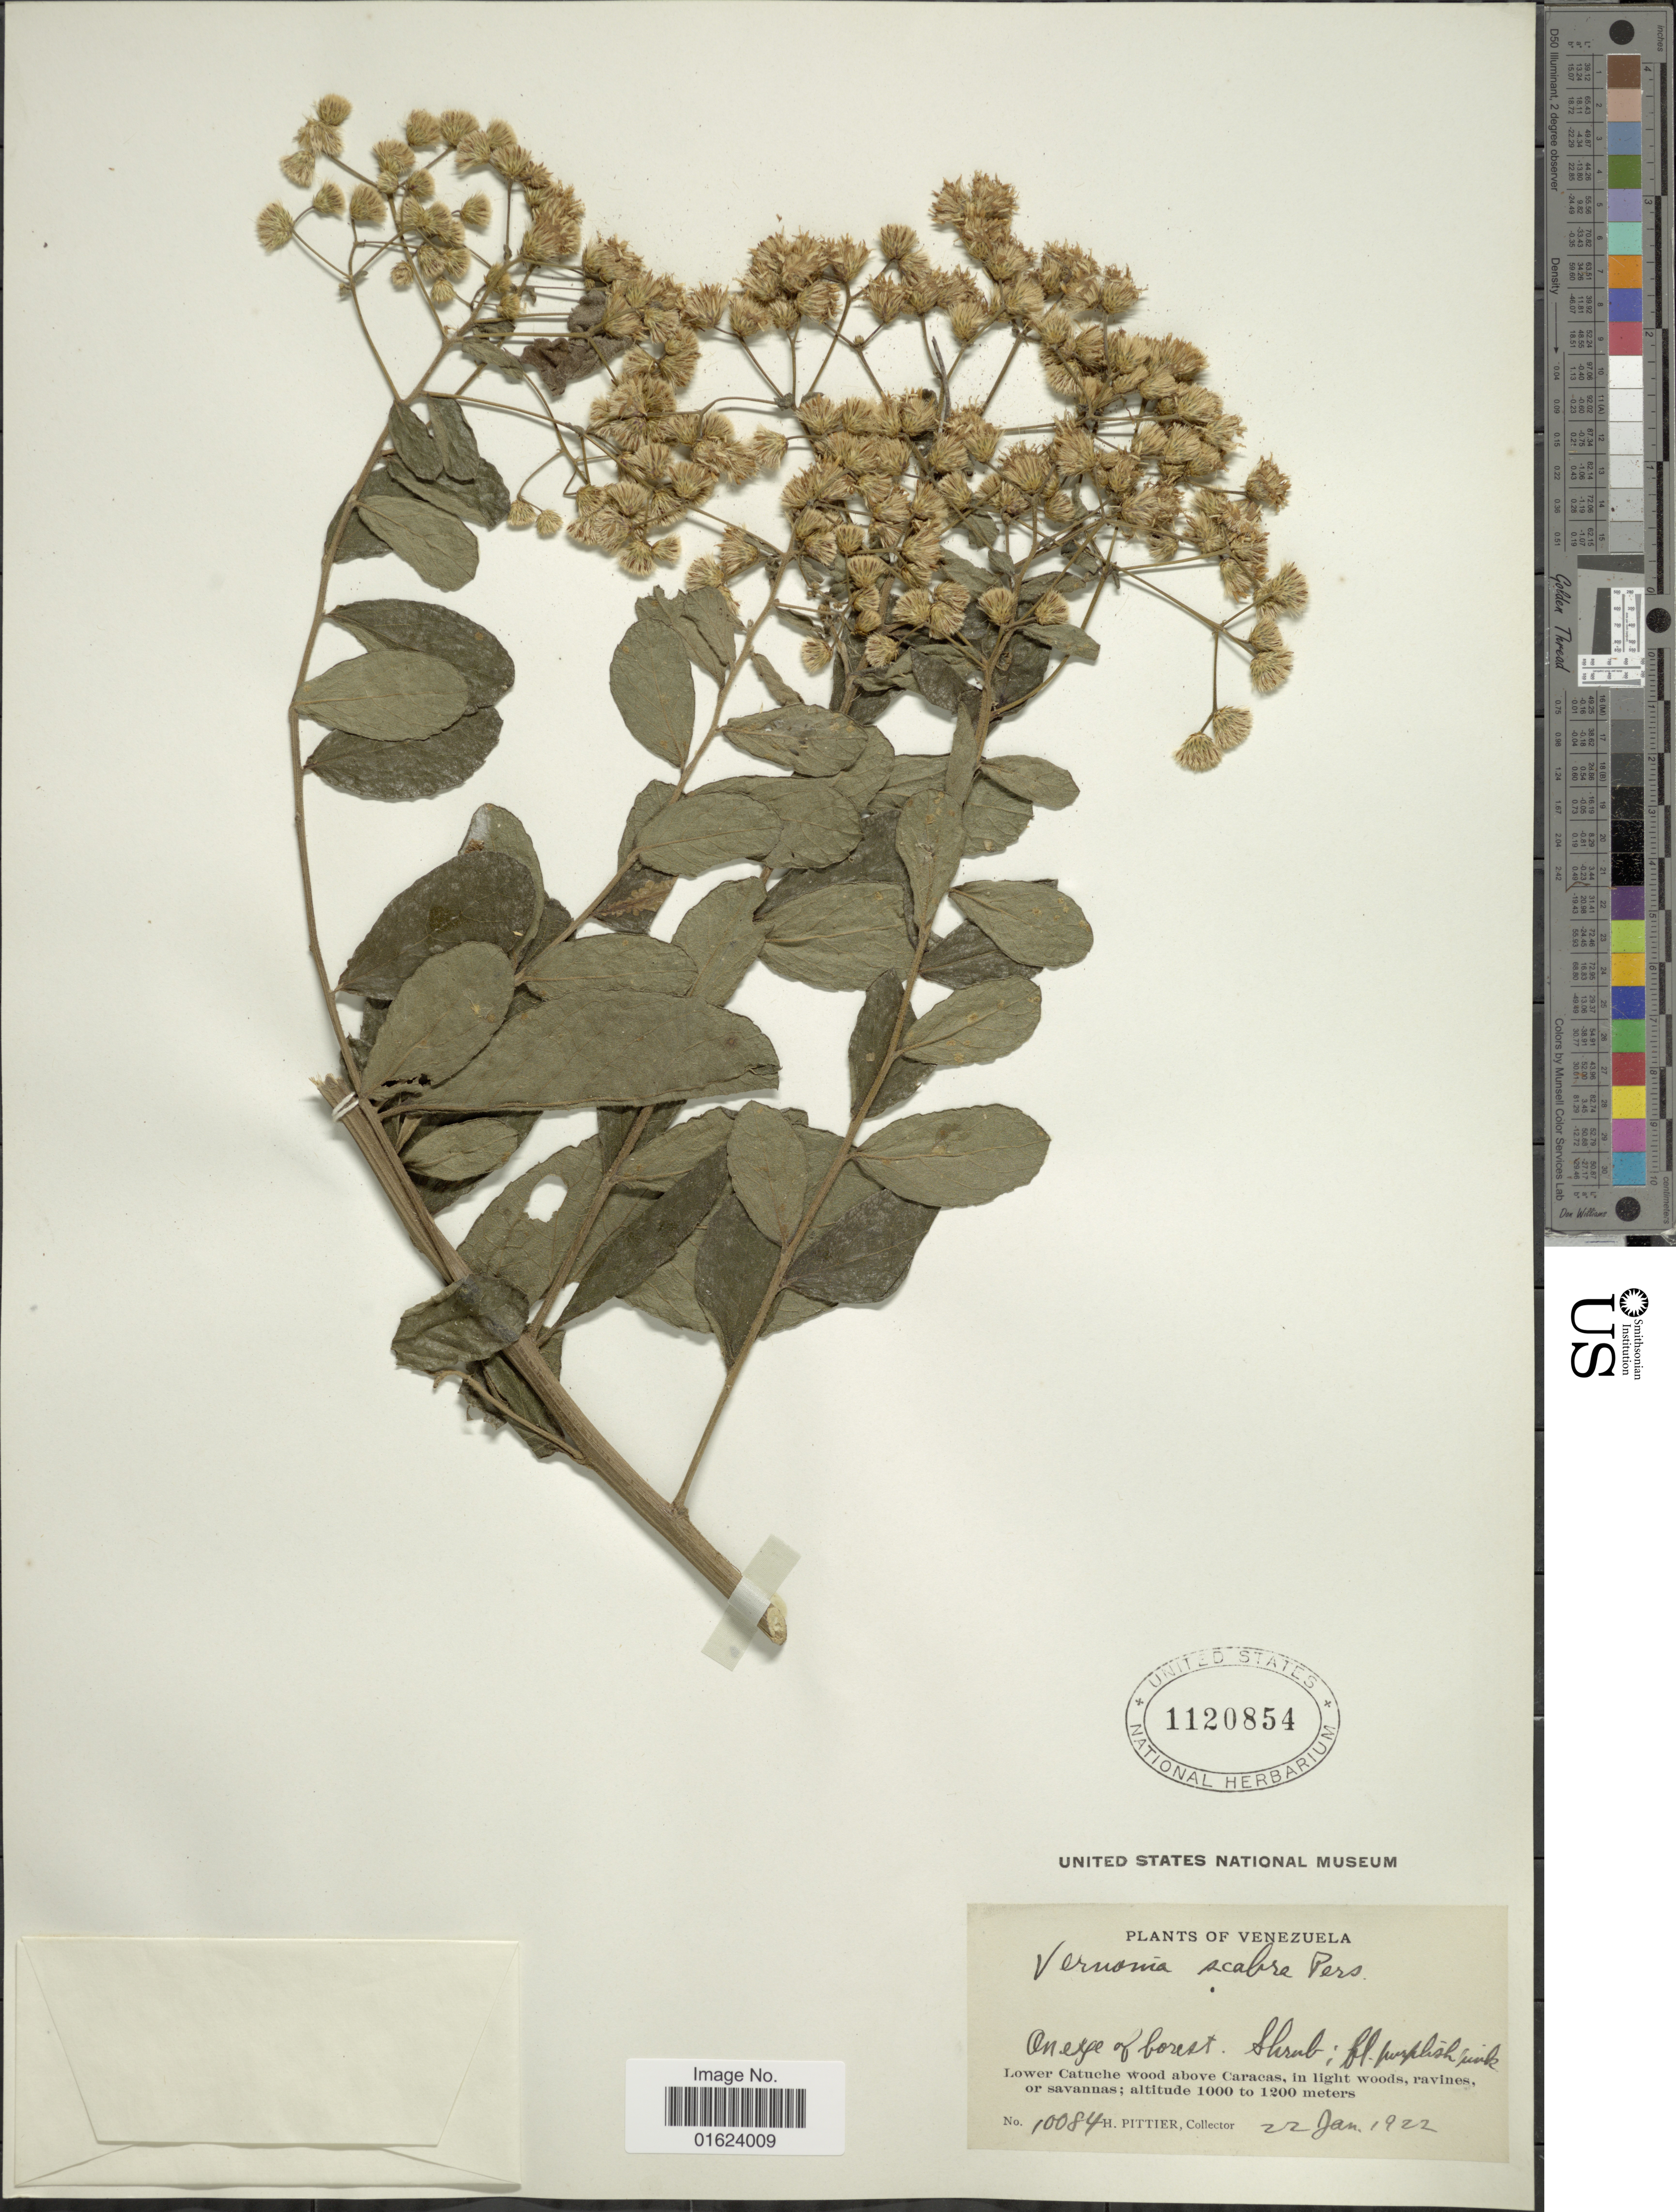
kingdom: Plantae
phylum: Tracheophyta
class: Magnoliopsida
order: Asterales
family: Asteraceae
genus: Vernonia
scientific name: Vernonia brasiliana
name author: (L.) Druce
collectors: H. F. Pittier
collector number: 10084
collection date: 1922-01-22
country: Venezuela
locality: Lower Catuche wood above Caracas, in light woods , ravines or savannas.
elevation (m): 1000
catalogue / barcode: US 1120854